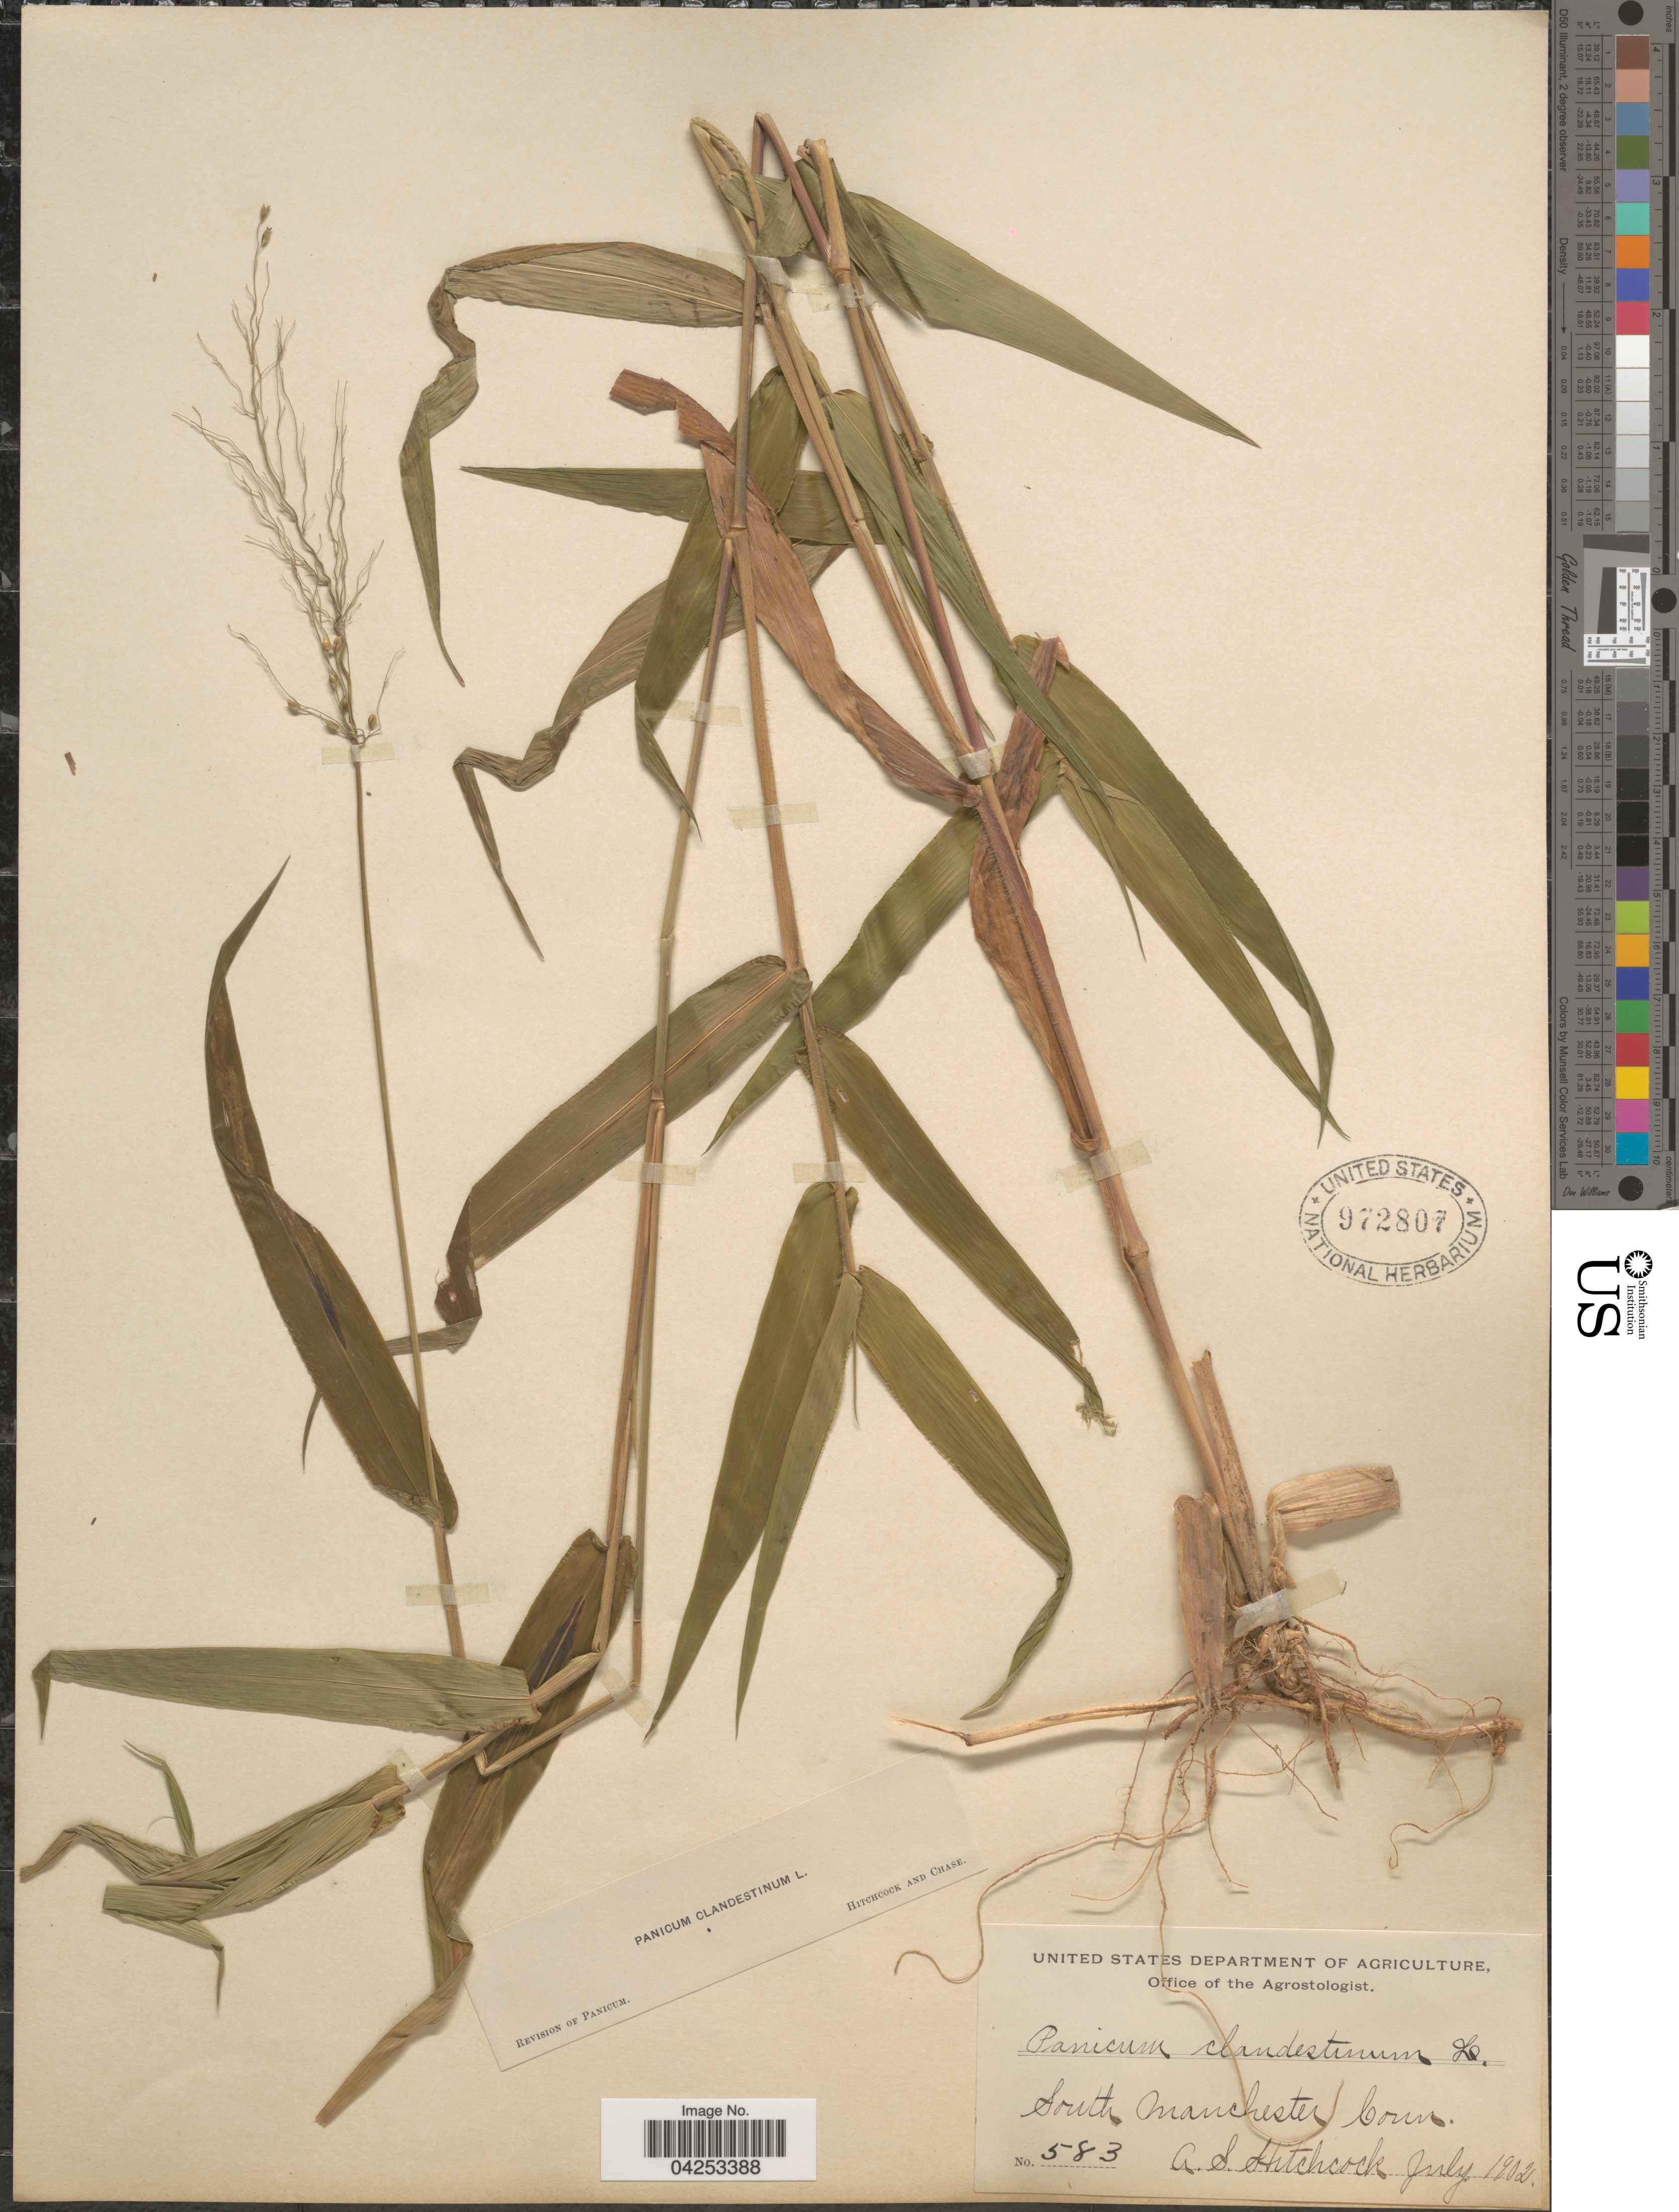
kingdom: Plantae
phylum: Tracheophyta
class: Liliopsida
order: Poales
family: Poaceae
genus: Dichanthelium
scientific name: Dichanthelium clandestinum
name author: (L.) Gould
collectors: A. S. Hitchcock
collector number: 583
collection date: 1902-07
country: United States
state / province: Connecticut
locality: South Manchester.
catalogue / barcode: US 972807